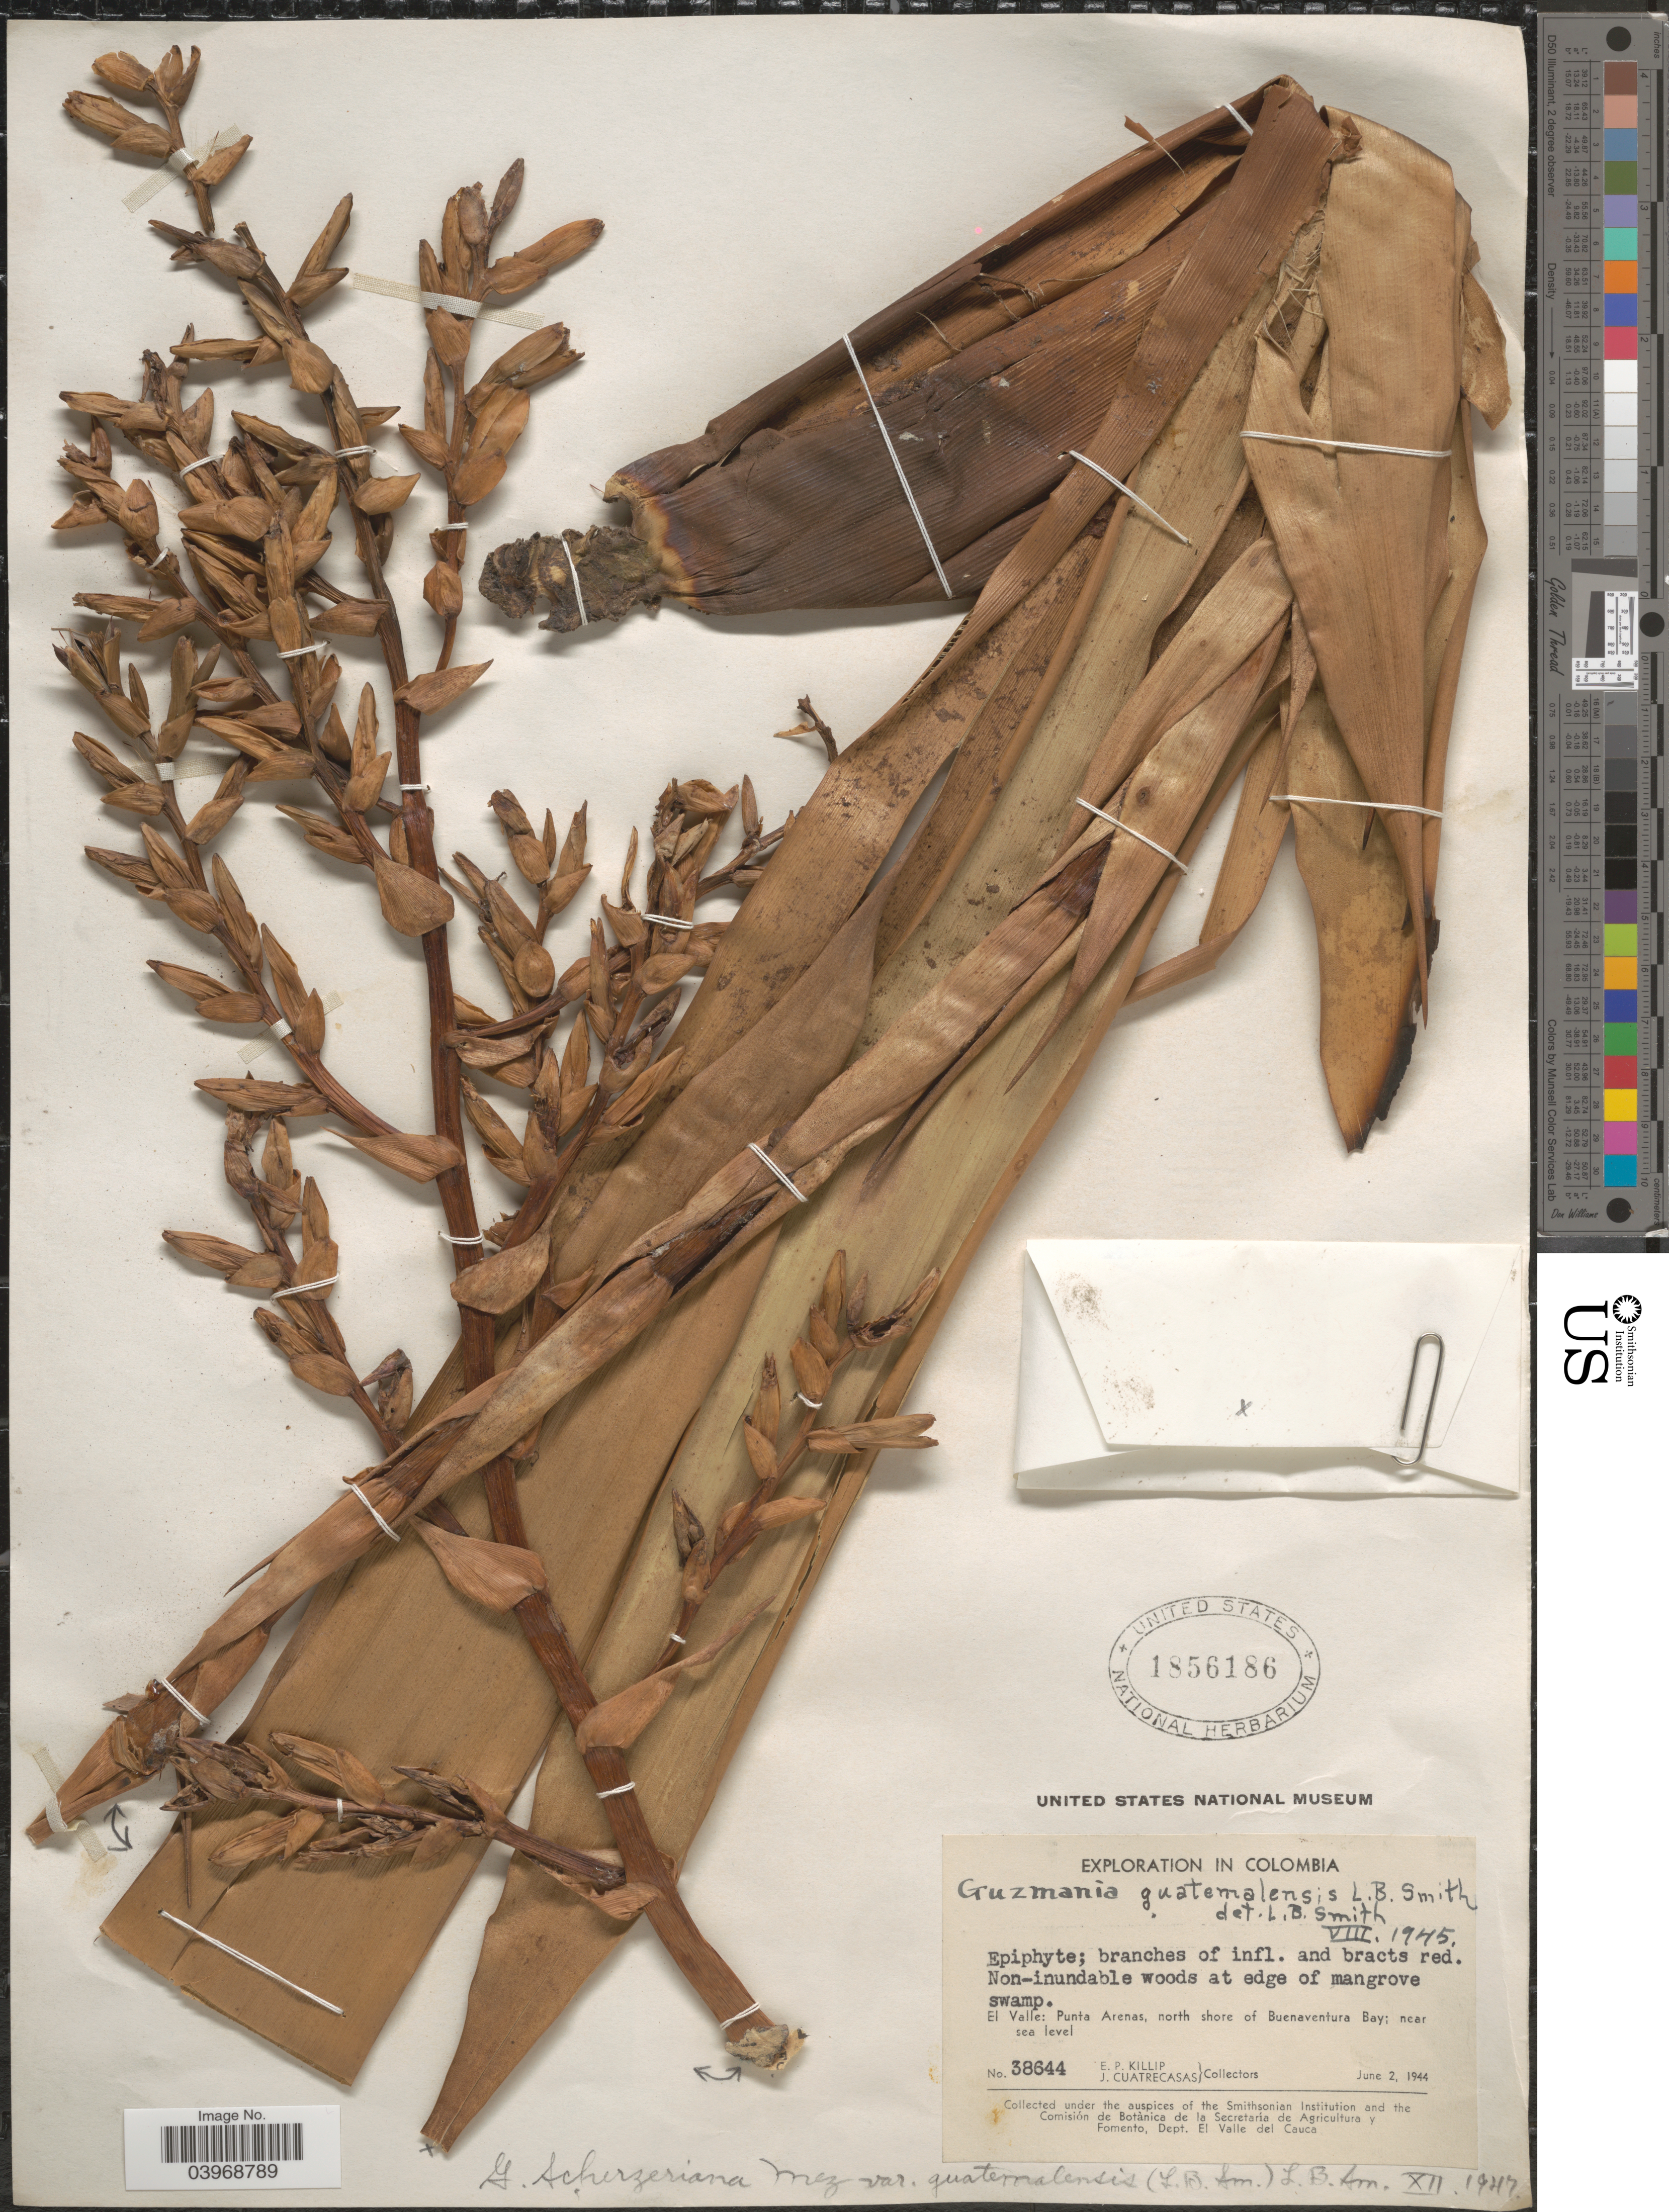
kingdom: Plantae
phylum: Tracheophyta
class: Liliopsida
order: Poales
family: Bromeliaceae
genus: Guzmania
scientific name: Guzmania scherzeriana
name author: Mez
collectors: E. P. Killip & J. Cuatrecasas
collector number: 38644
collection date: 1944-06-02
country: Colombia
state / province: Valle del Cauca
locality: El Valle: Punta Arenas, north shore of Buenaventura Bay.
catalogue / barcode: US 1856186